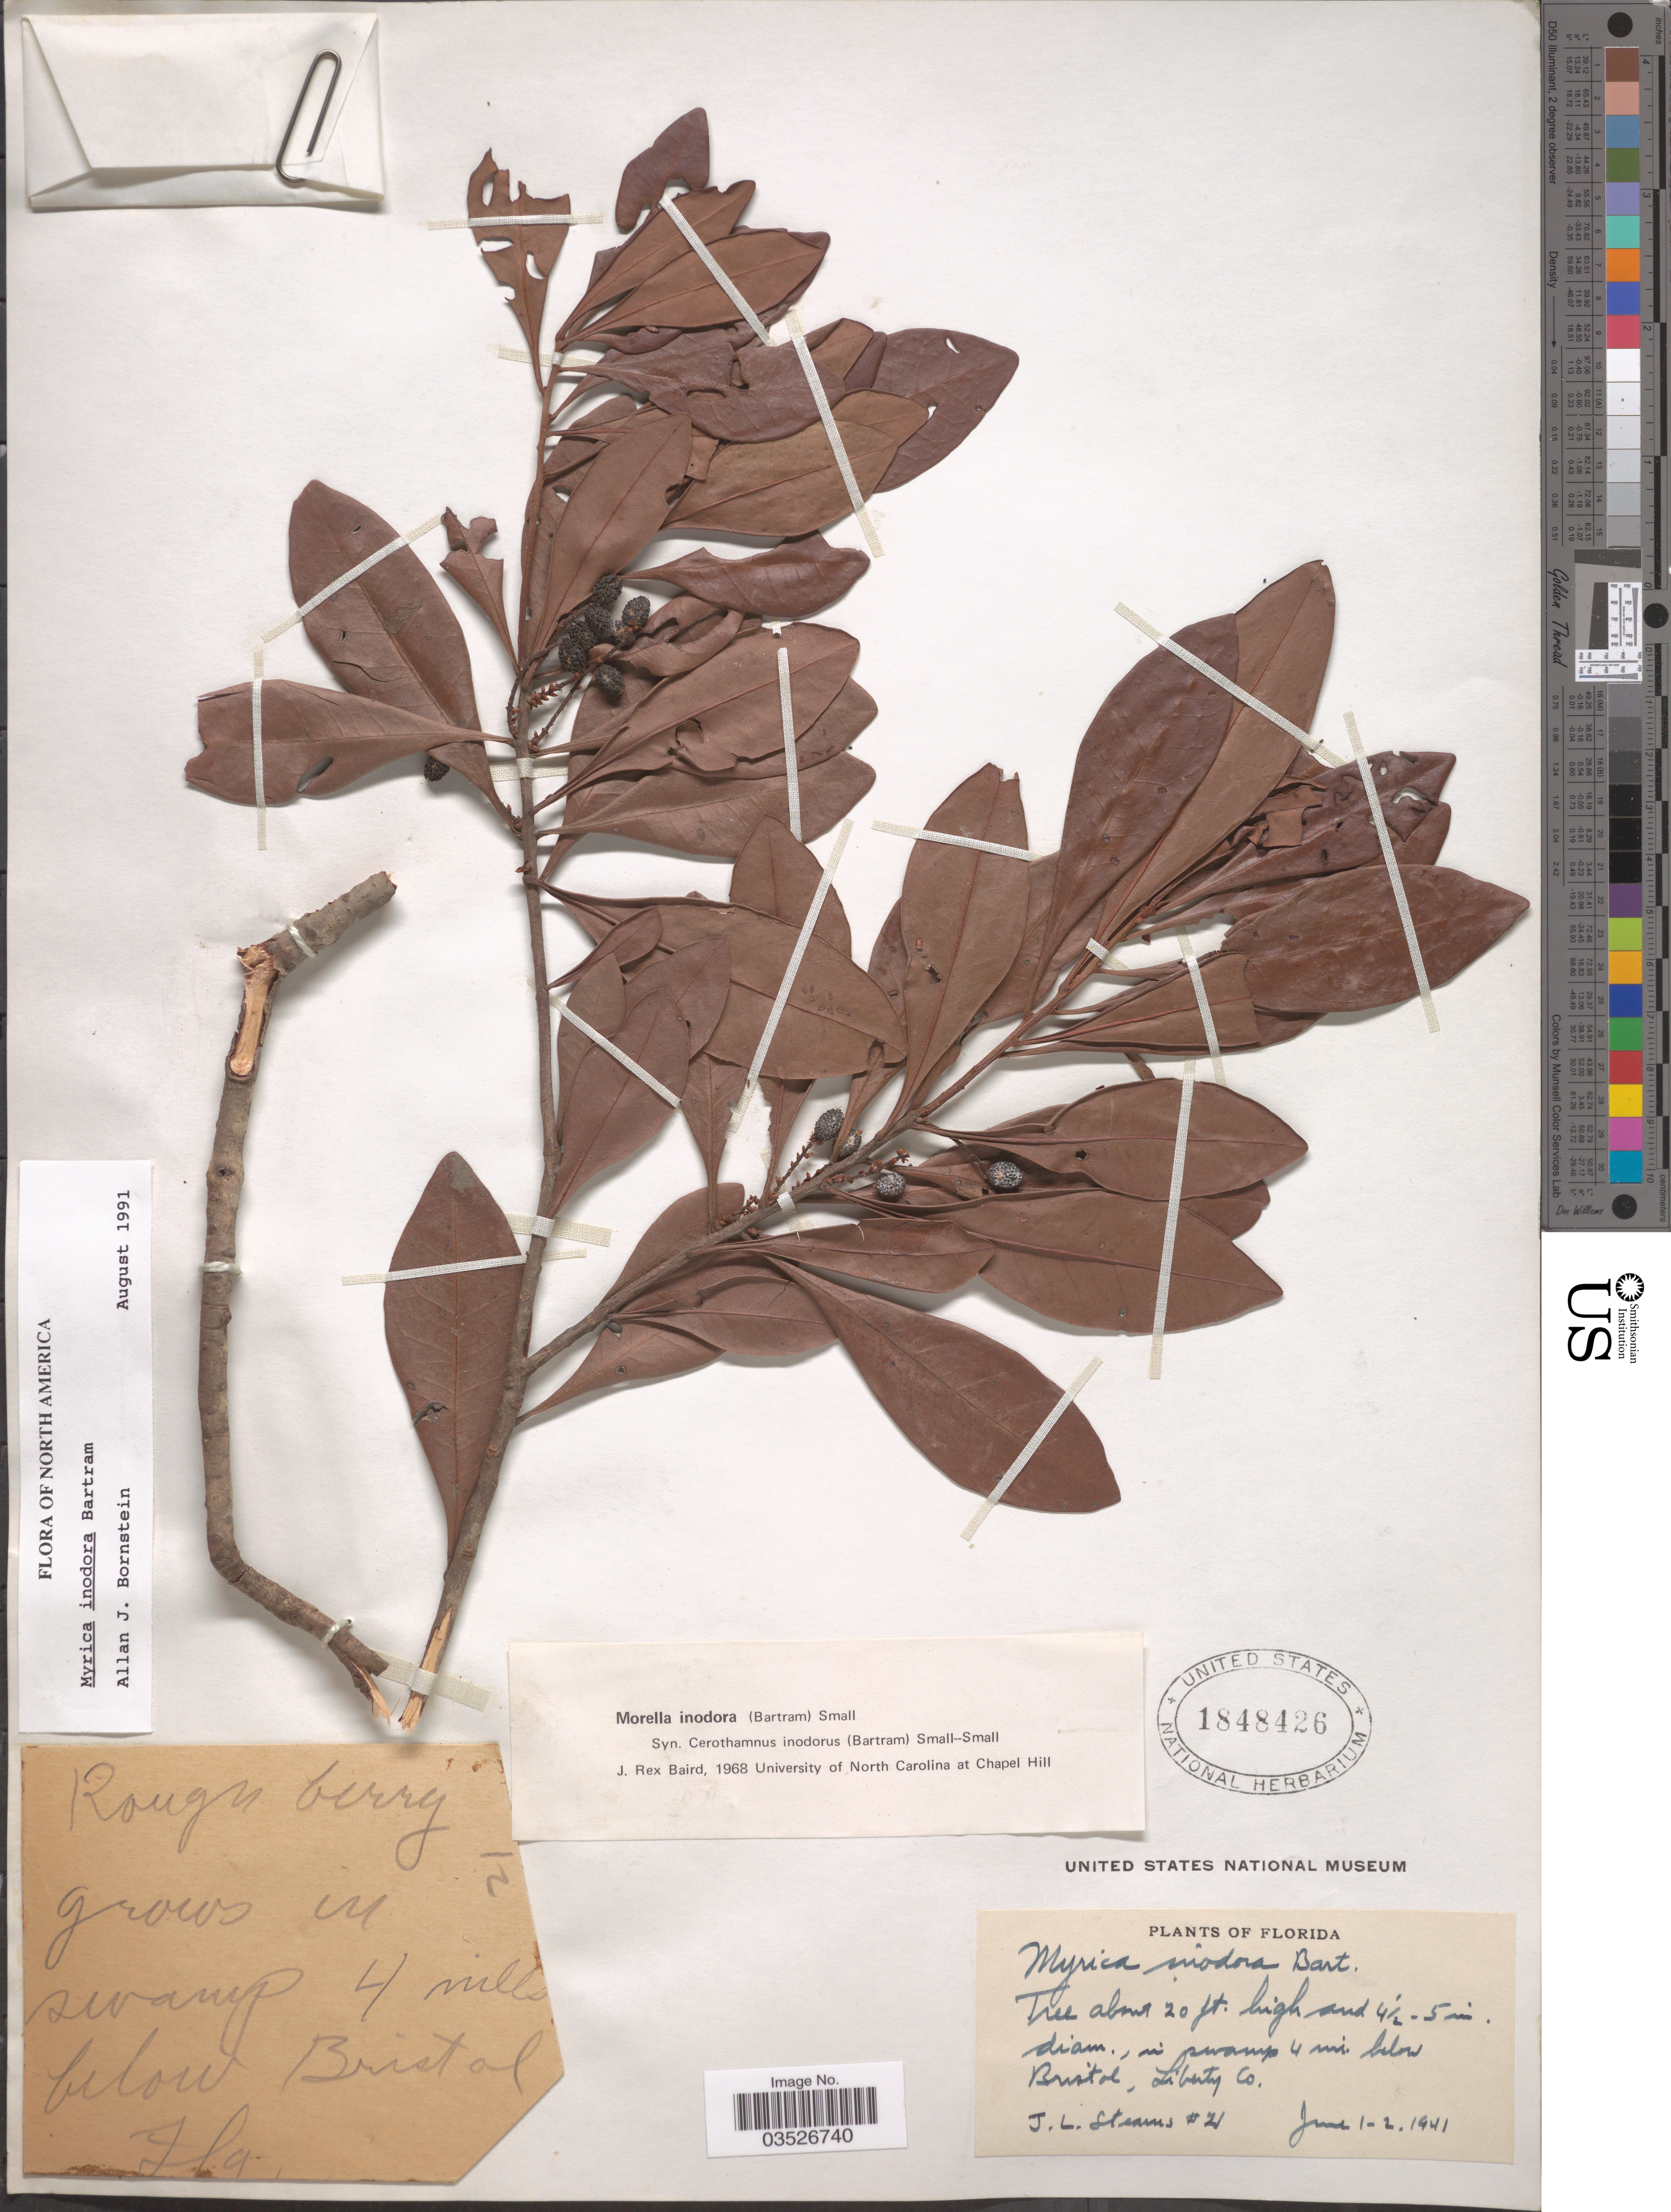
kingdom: Plantae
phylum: Tracheophyta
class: Magnoliopsida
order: Fagales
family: Myricaceae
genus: Morella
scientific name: Morella inodora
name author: (W. Bartram) Small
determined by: Baird, James Rex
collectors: J. Stearns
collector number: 21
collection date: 1941-06-01/1941-06-02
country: United States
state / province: Florida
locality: In swamp 4 mi. below Bristol, Liberty Co.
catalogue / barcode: US 1848426